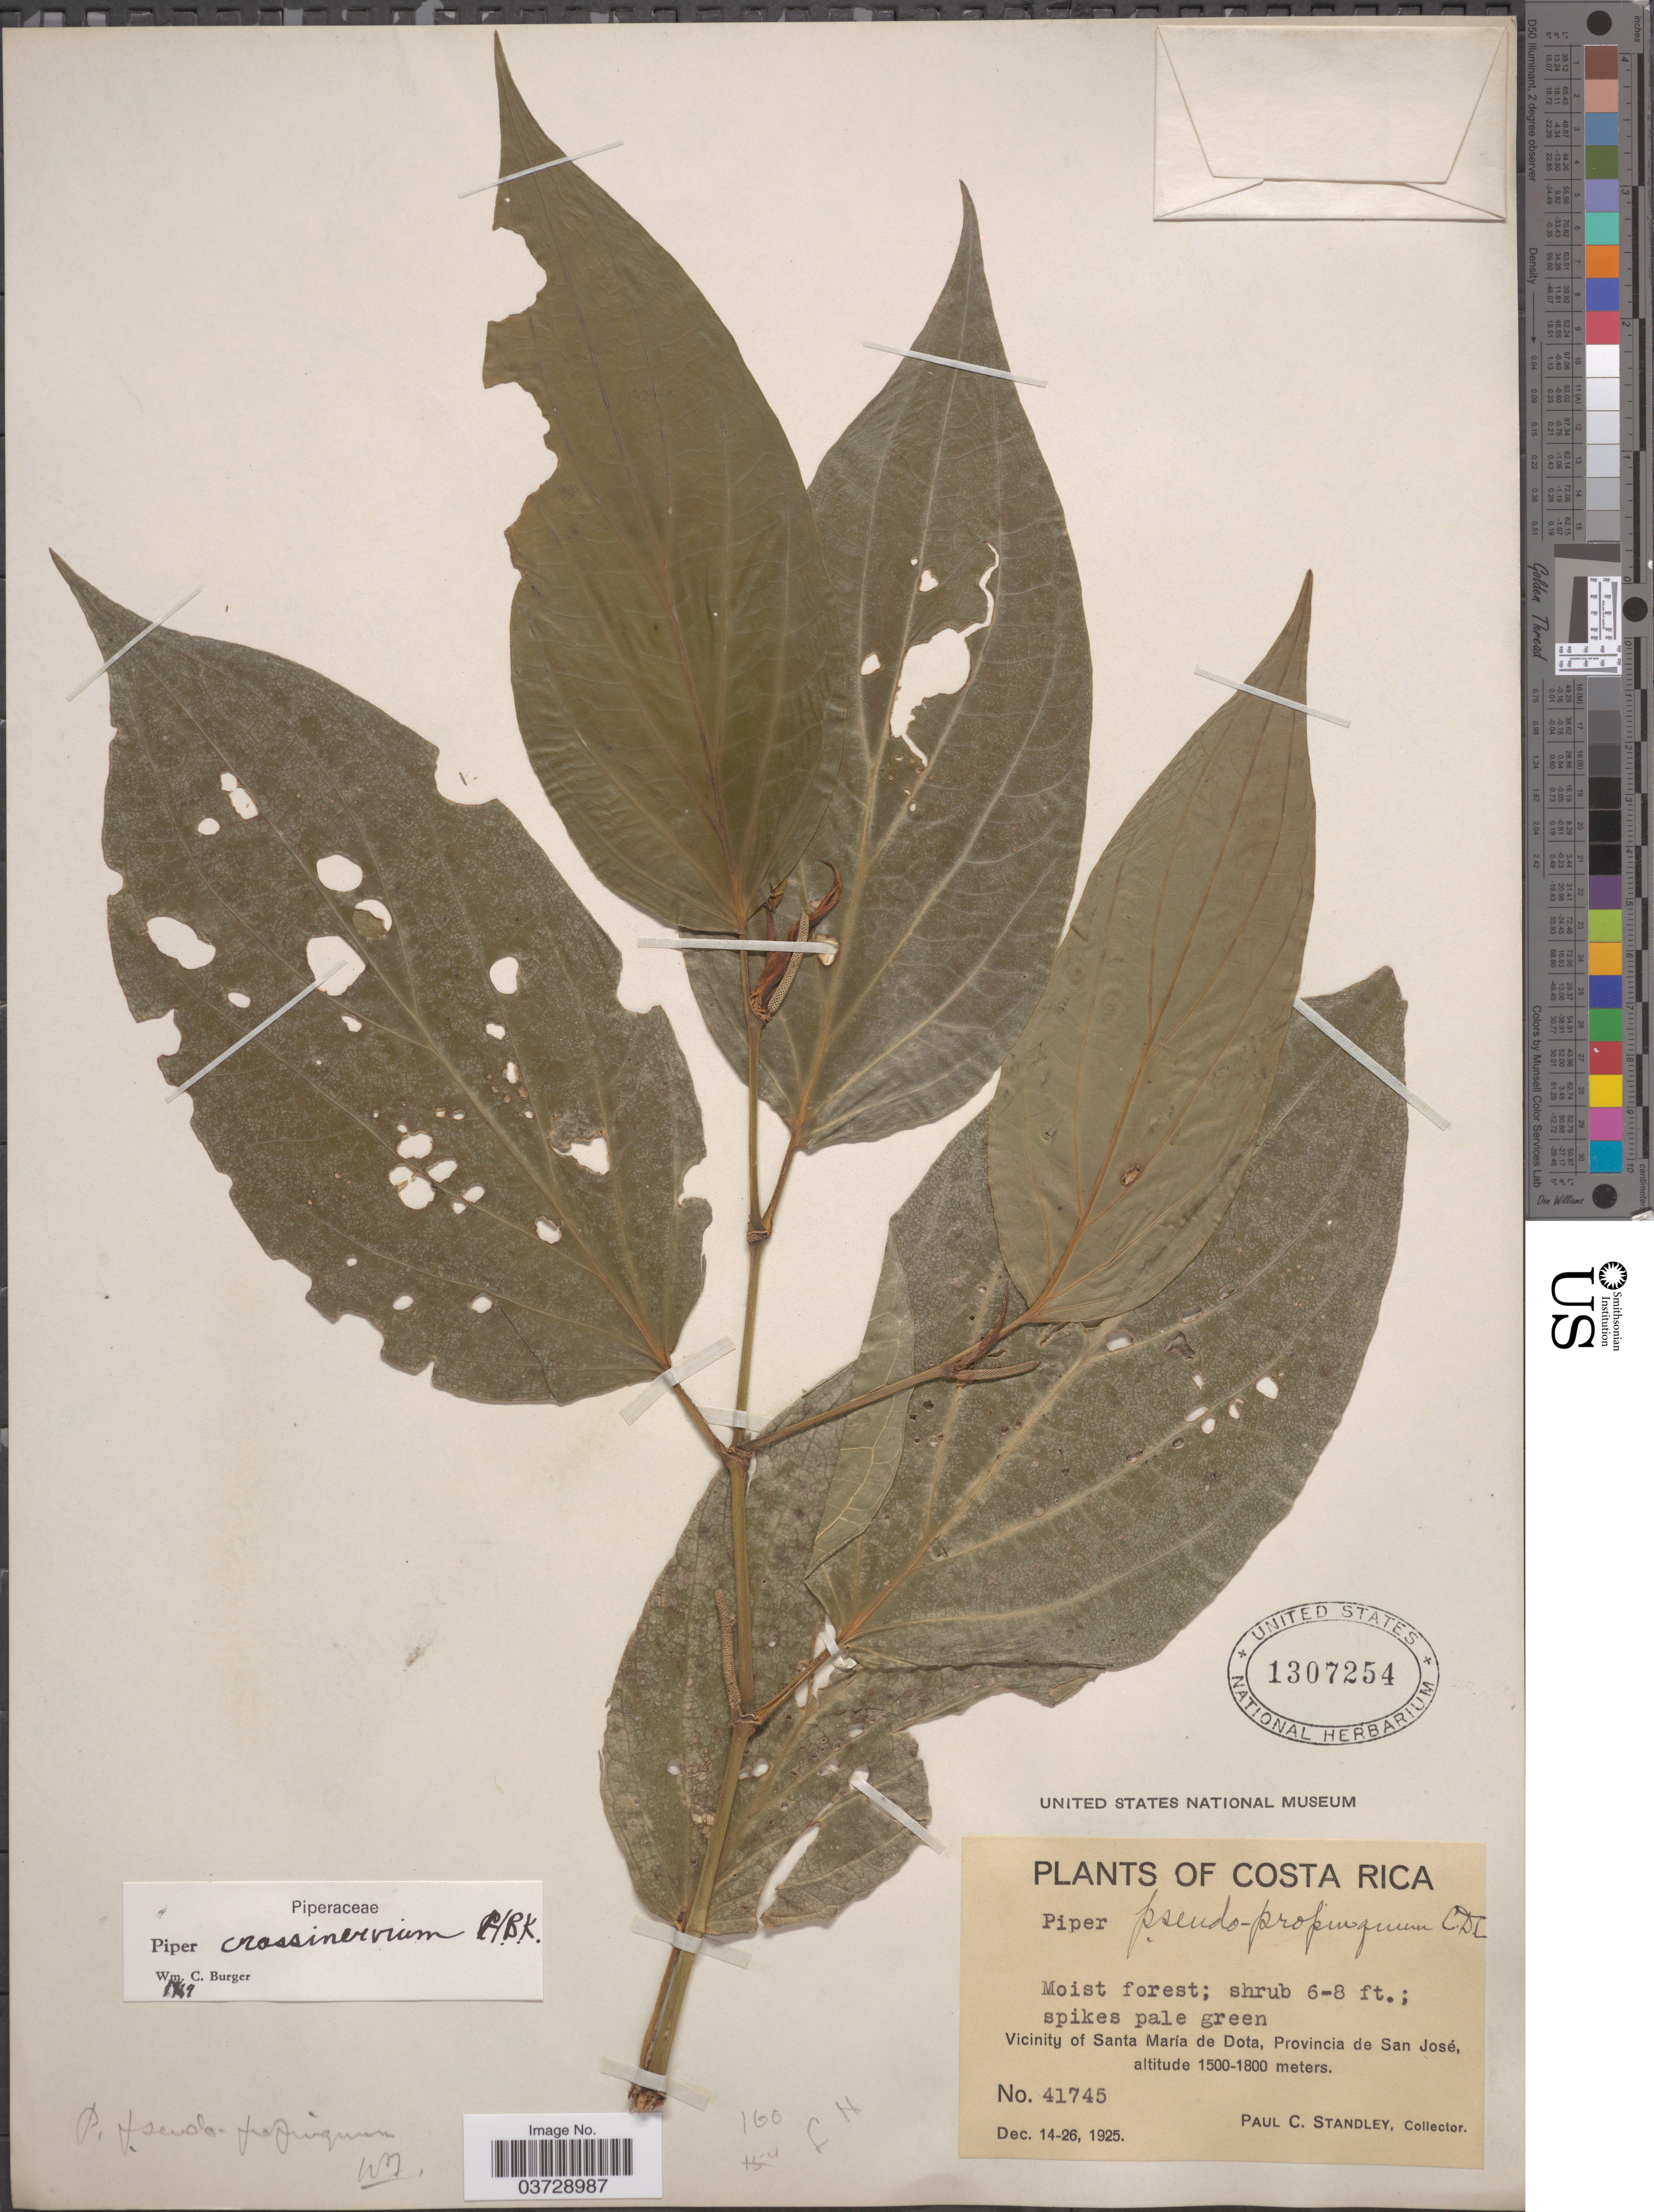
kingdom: Plantae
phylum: Tracheophyta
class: Magnoliopsida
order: Piperales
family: Piperaceae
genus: Piper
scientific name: Piper crassinervium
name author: Kunth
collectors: P. C. Standley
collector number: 41745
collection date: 1925-12-14/1925-12-26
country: Costa Rica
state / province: San José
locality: Vicinity of Santa María de Dota.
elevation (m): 1500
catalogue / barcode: US 1307254